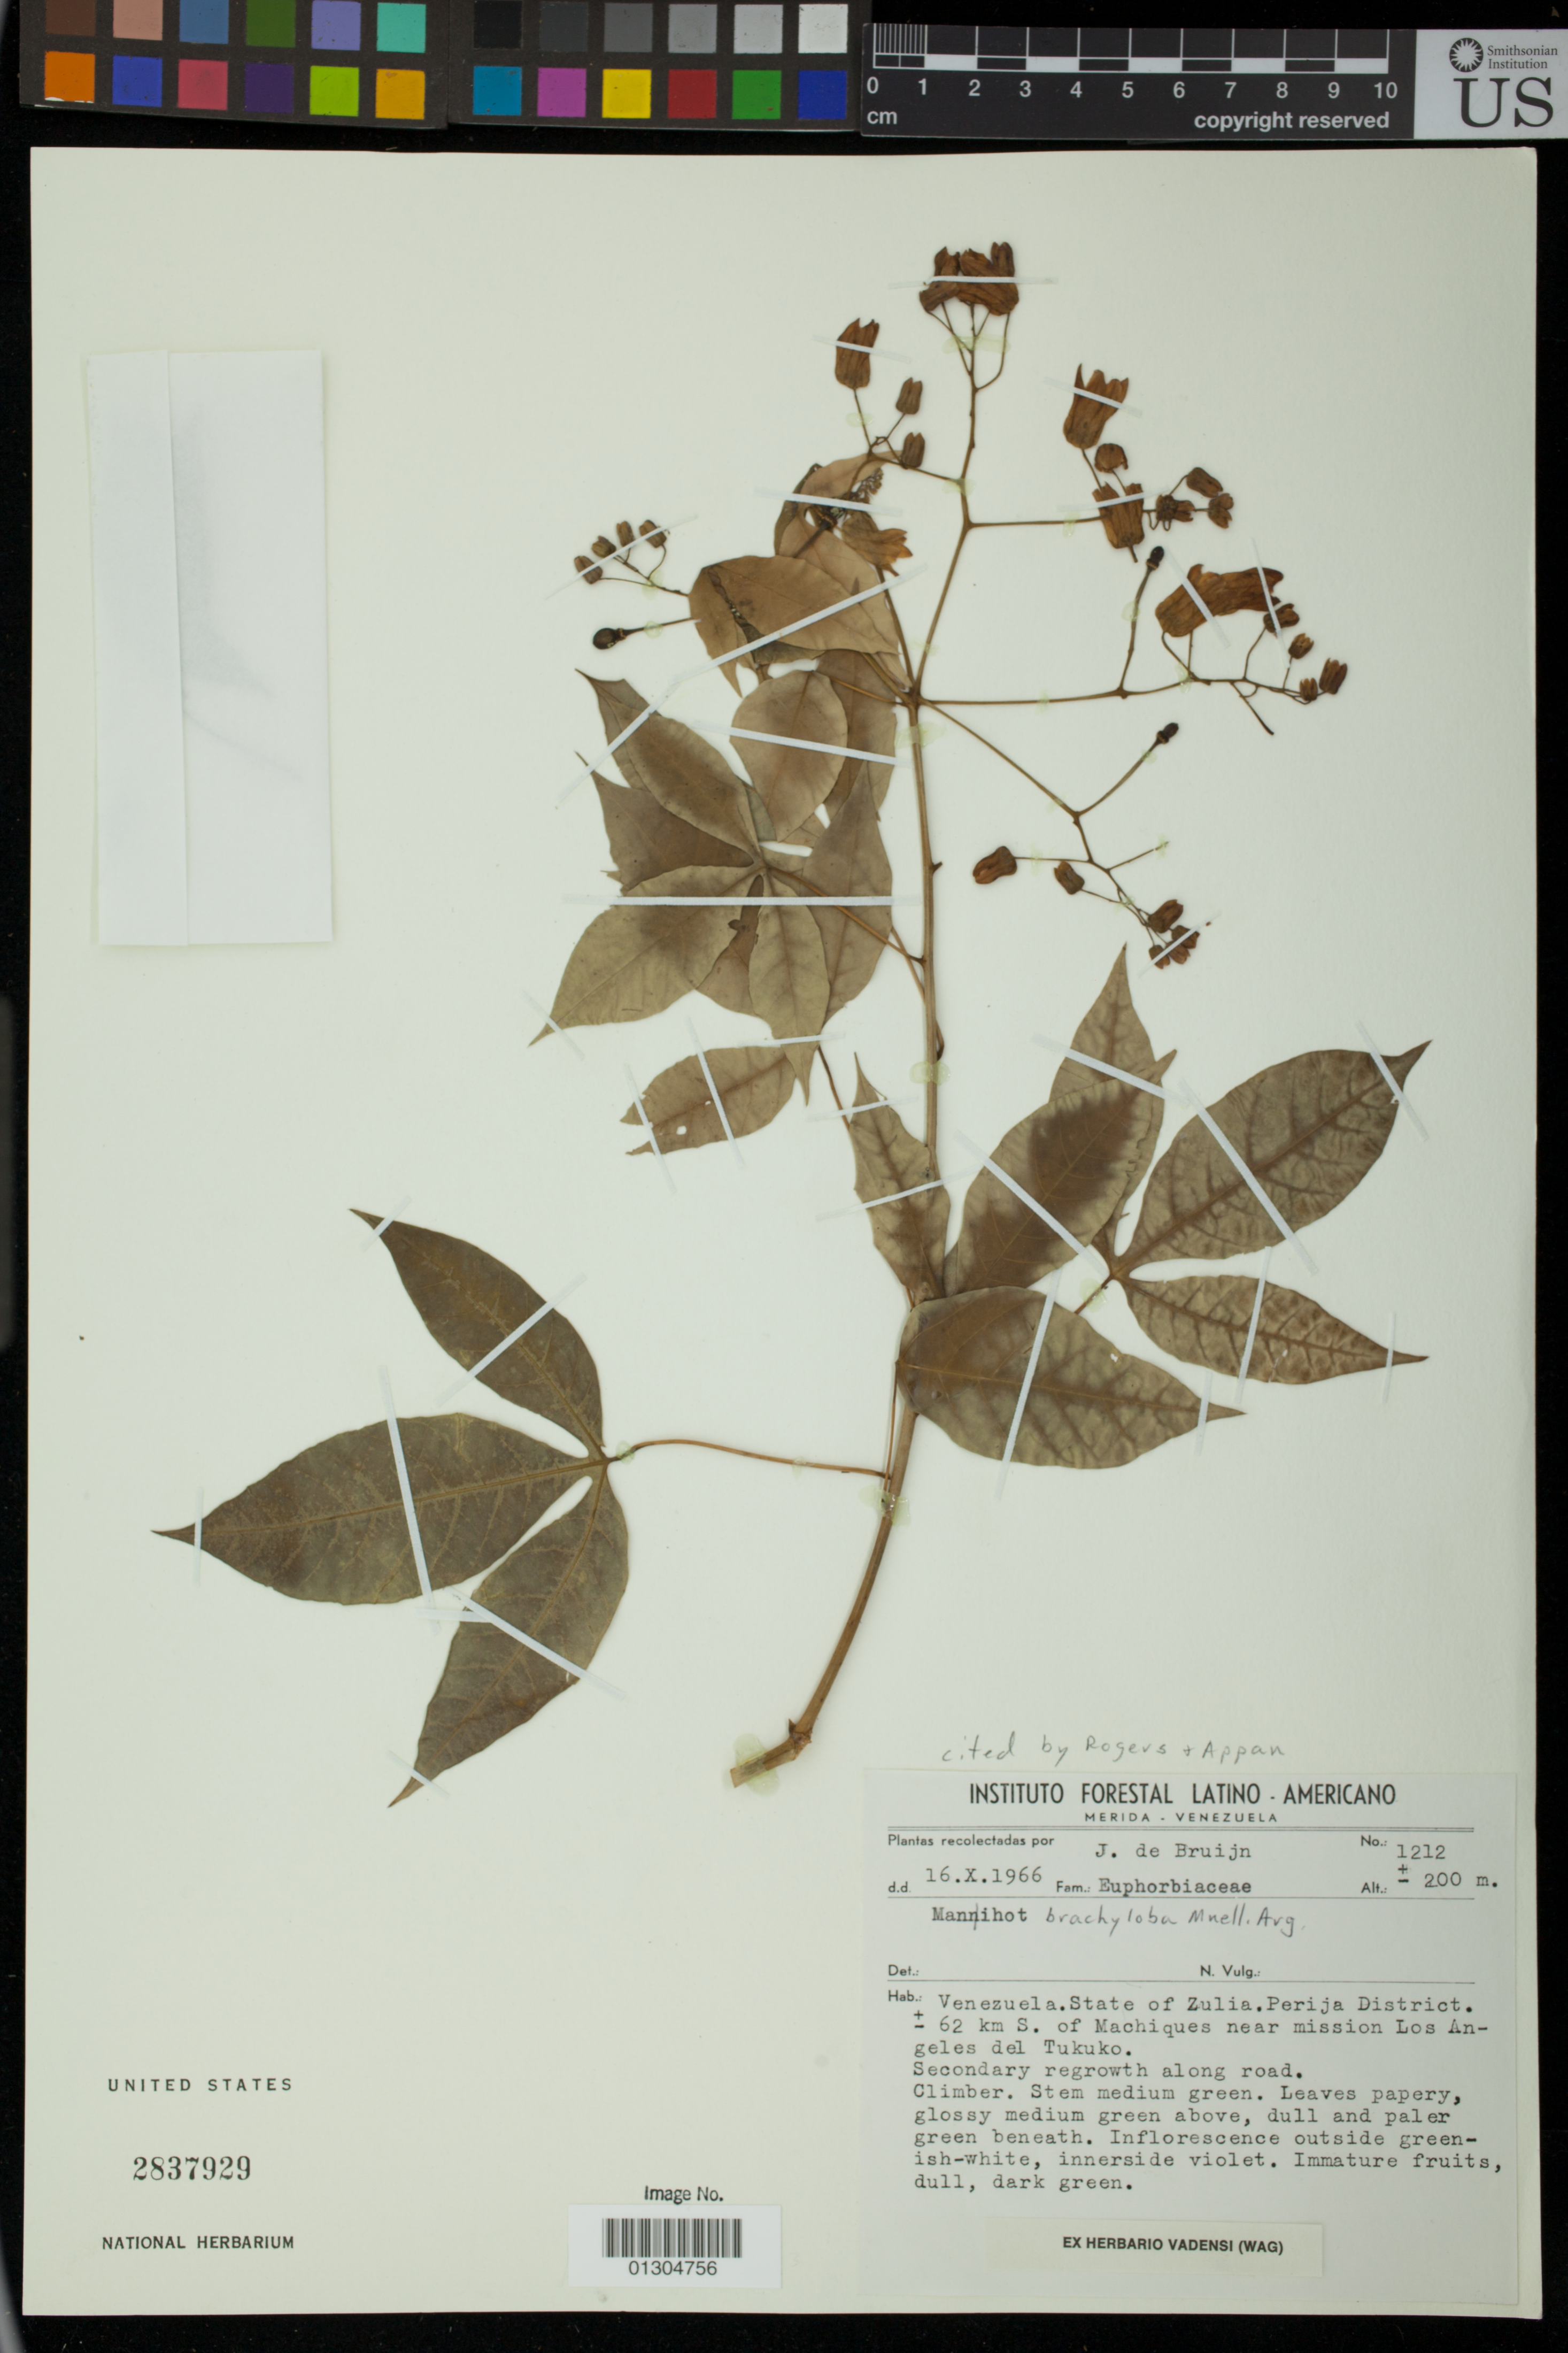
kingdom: Plantae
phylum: Tracheophyta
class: Magnoliopsida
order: Malpighiales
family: Euphorbiaceae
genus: Manihot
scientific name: Manihot brachyloba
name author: Müll. Arg.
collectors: J. Bruijn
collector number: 1212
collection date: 1966-10-16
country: Venezuela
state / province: Zulia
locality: Perija District. +/- 62 km S of Machiques near mission Los Angeles del Tukuko.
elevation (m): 0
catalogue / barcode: US 2837929